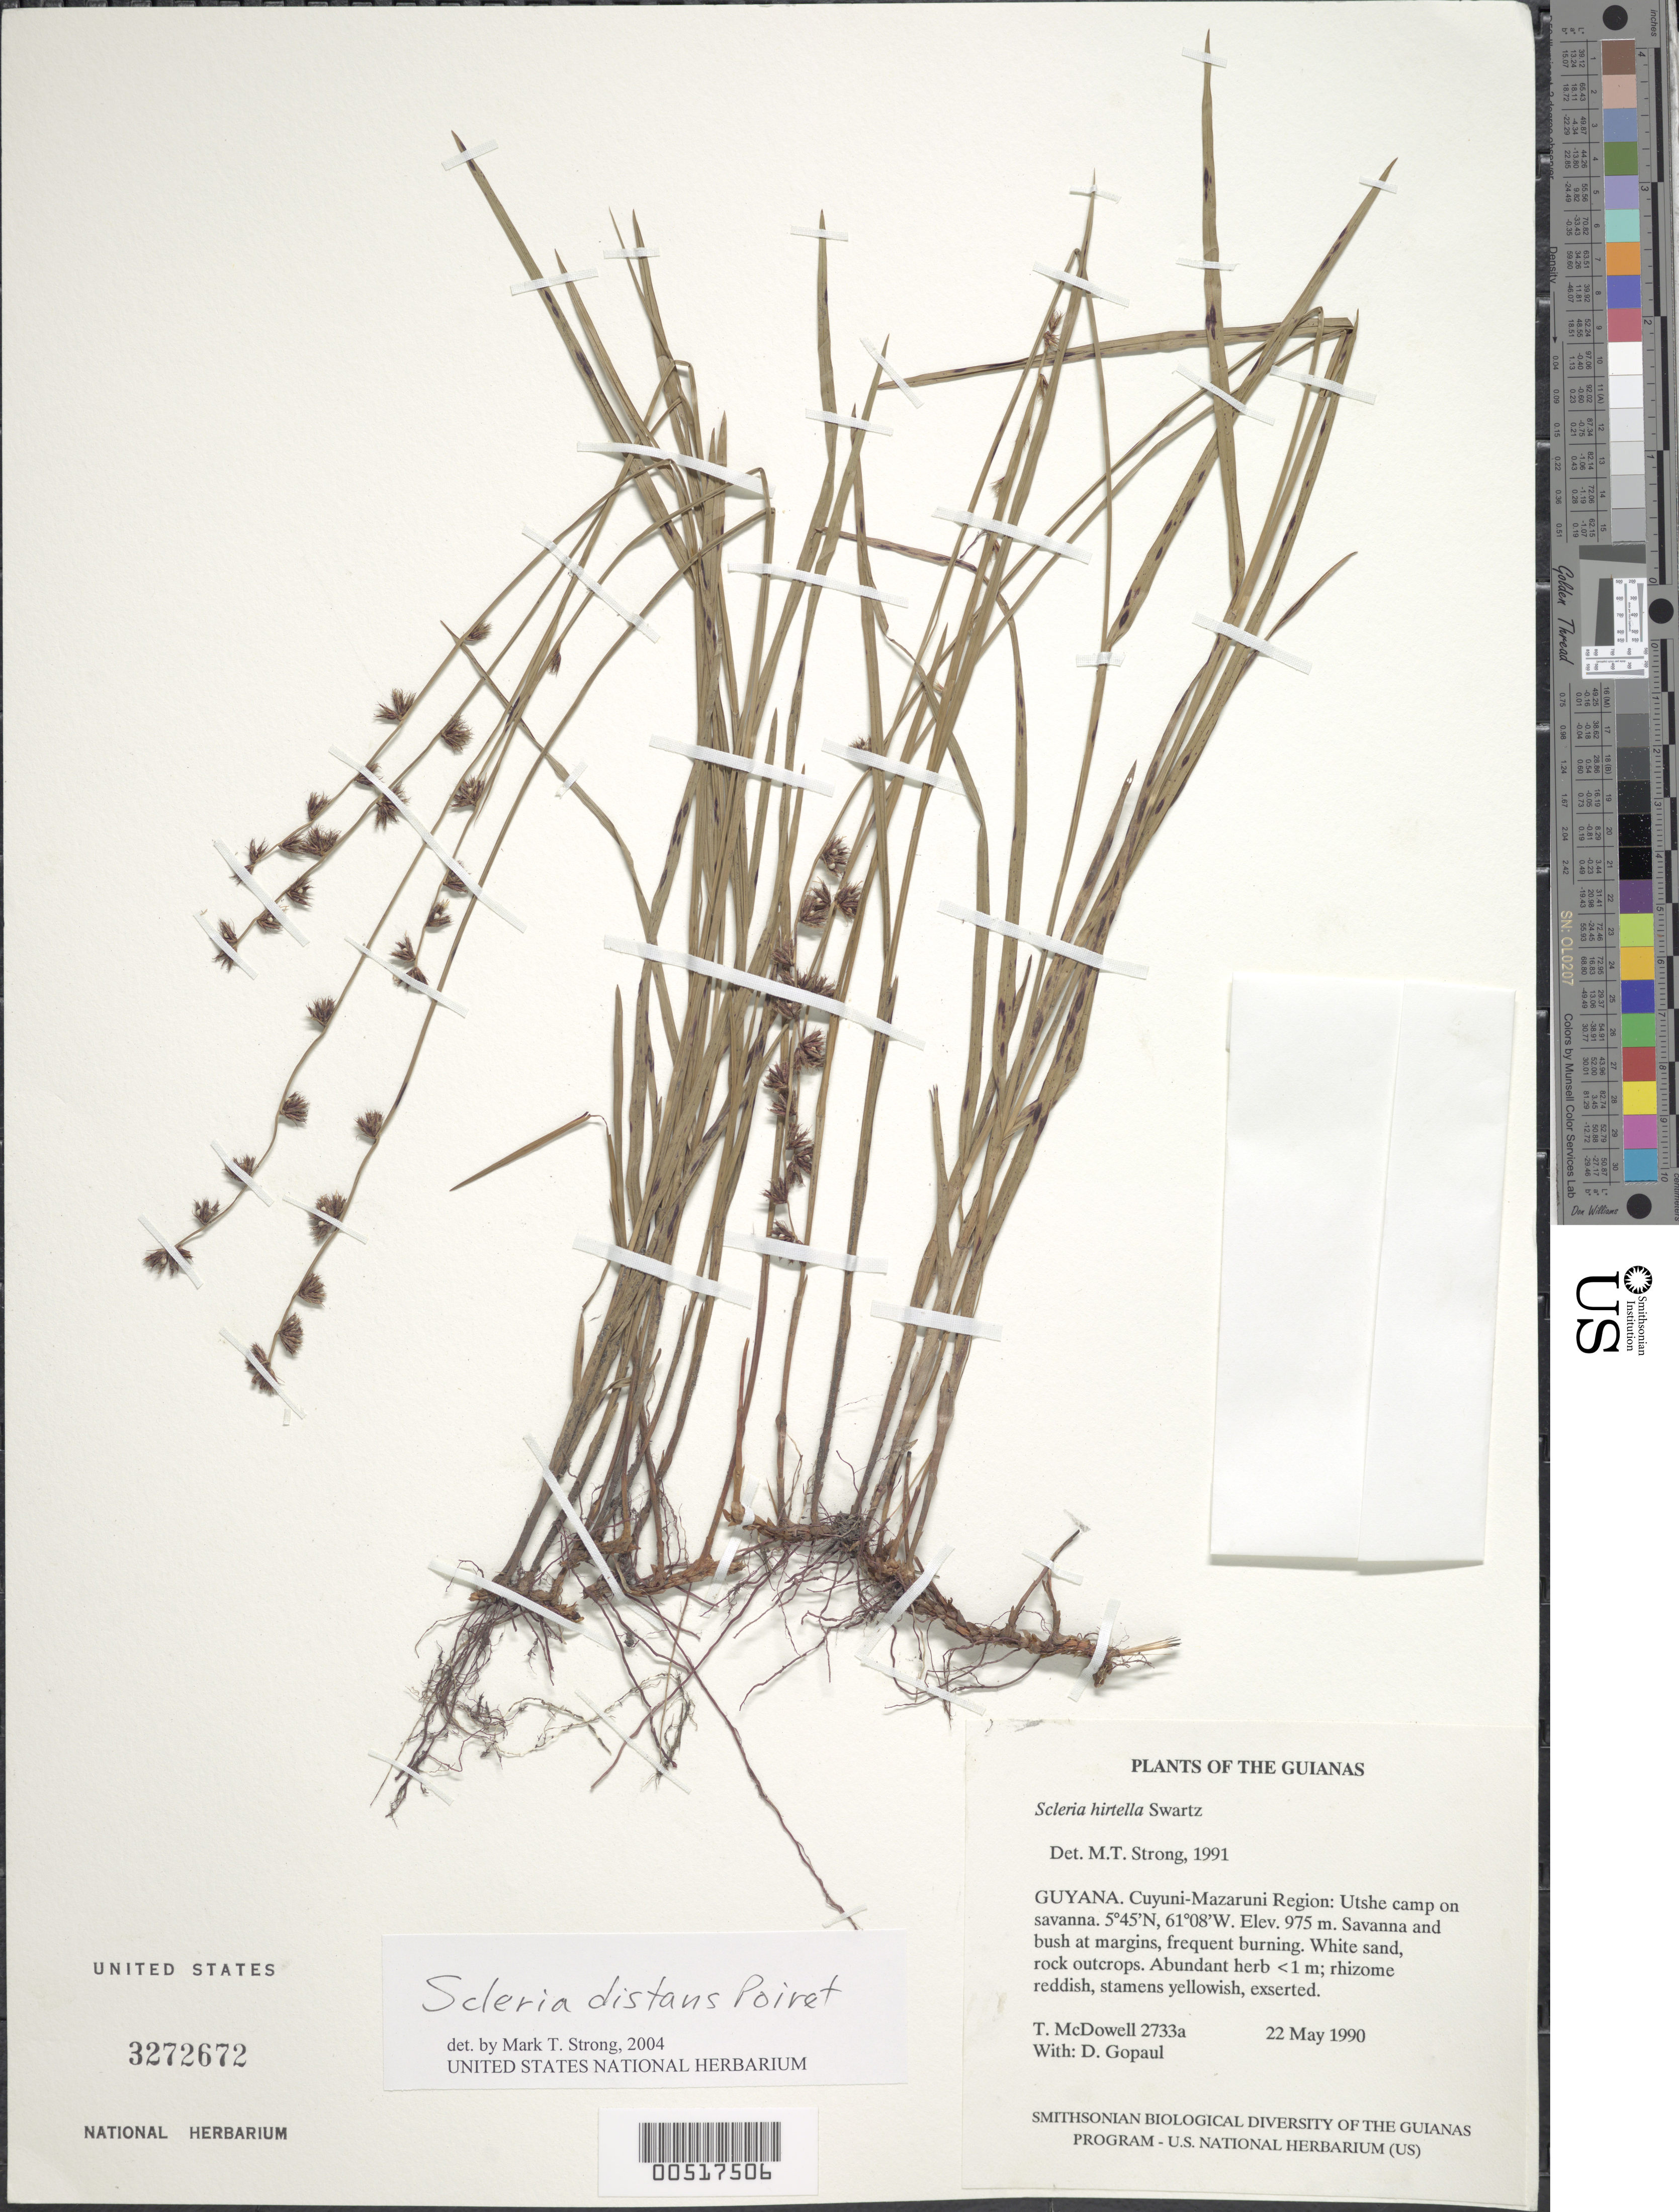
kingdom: Plantae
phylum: Tracheophyta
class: Liliopsida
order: Poales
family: Cyperaceae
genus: Scleria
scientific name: Scleria distans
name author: Poir.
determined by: Delprete, P. G., Herb. de Guyane Cay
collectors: T. McDowell & D. Gopaul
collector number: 2733 a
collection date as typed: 22 May 1990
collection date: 1990-05-22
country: Guyana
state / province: Cuyuni-Mazaruni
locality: Utshi camp, 0.3 km N of Utshi R, just S of forest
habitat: Savanna and bush at margins, frequent burning. White sand, rock outcrops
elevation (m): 975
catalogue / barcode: US 3272672